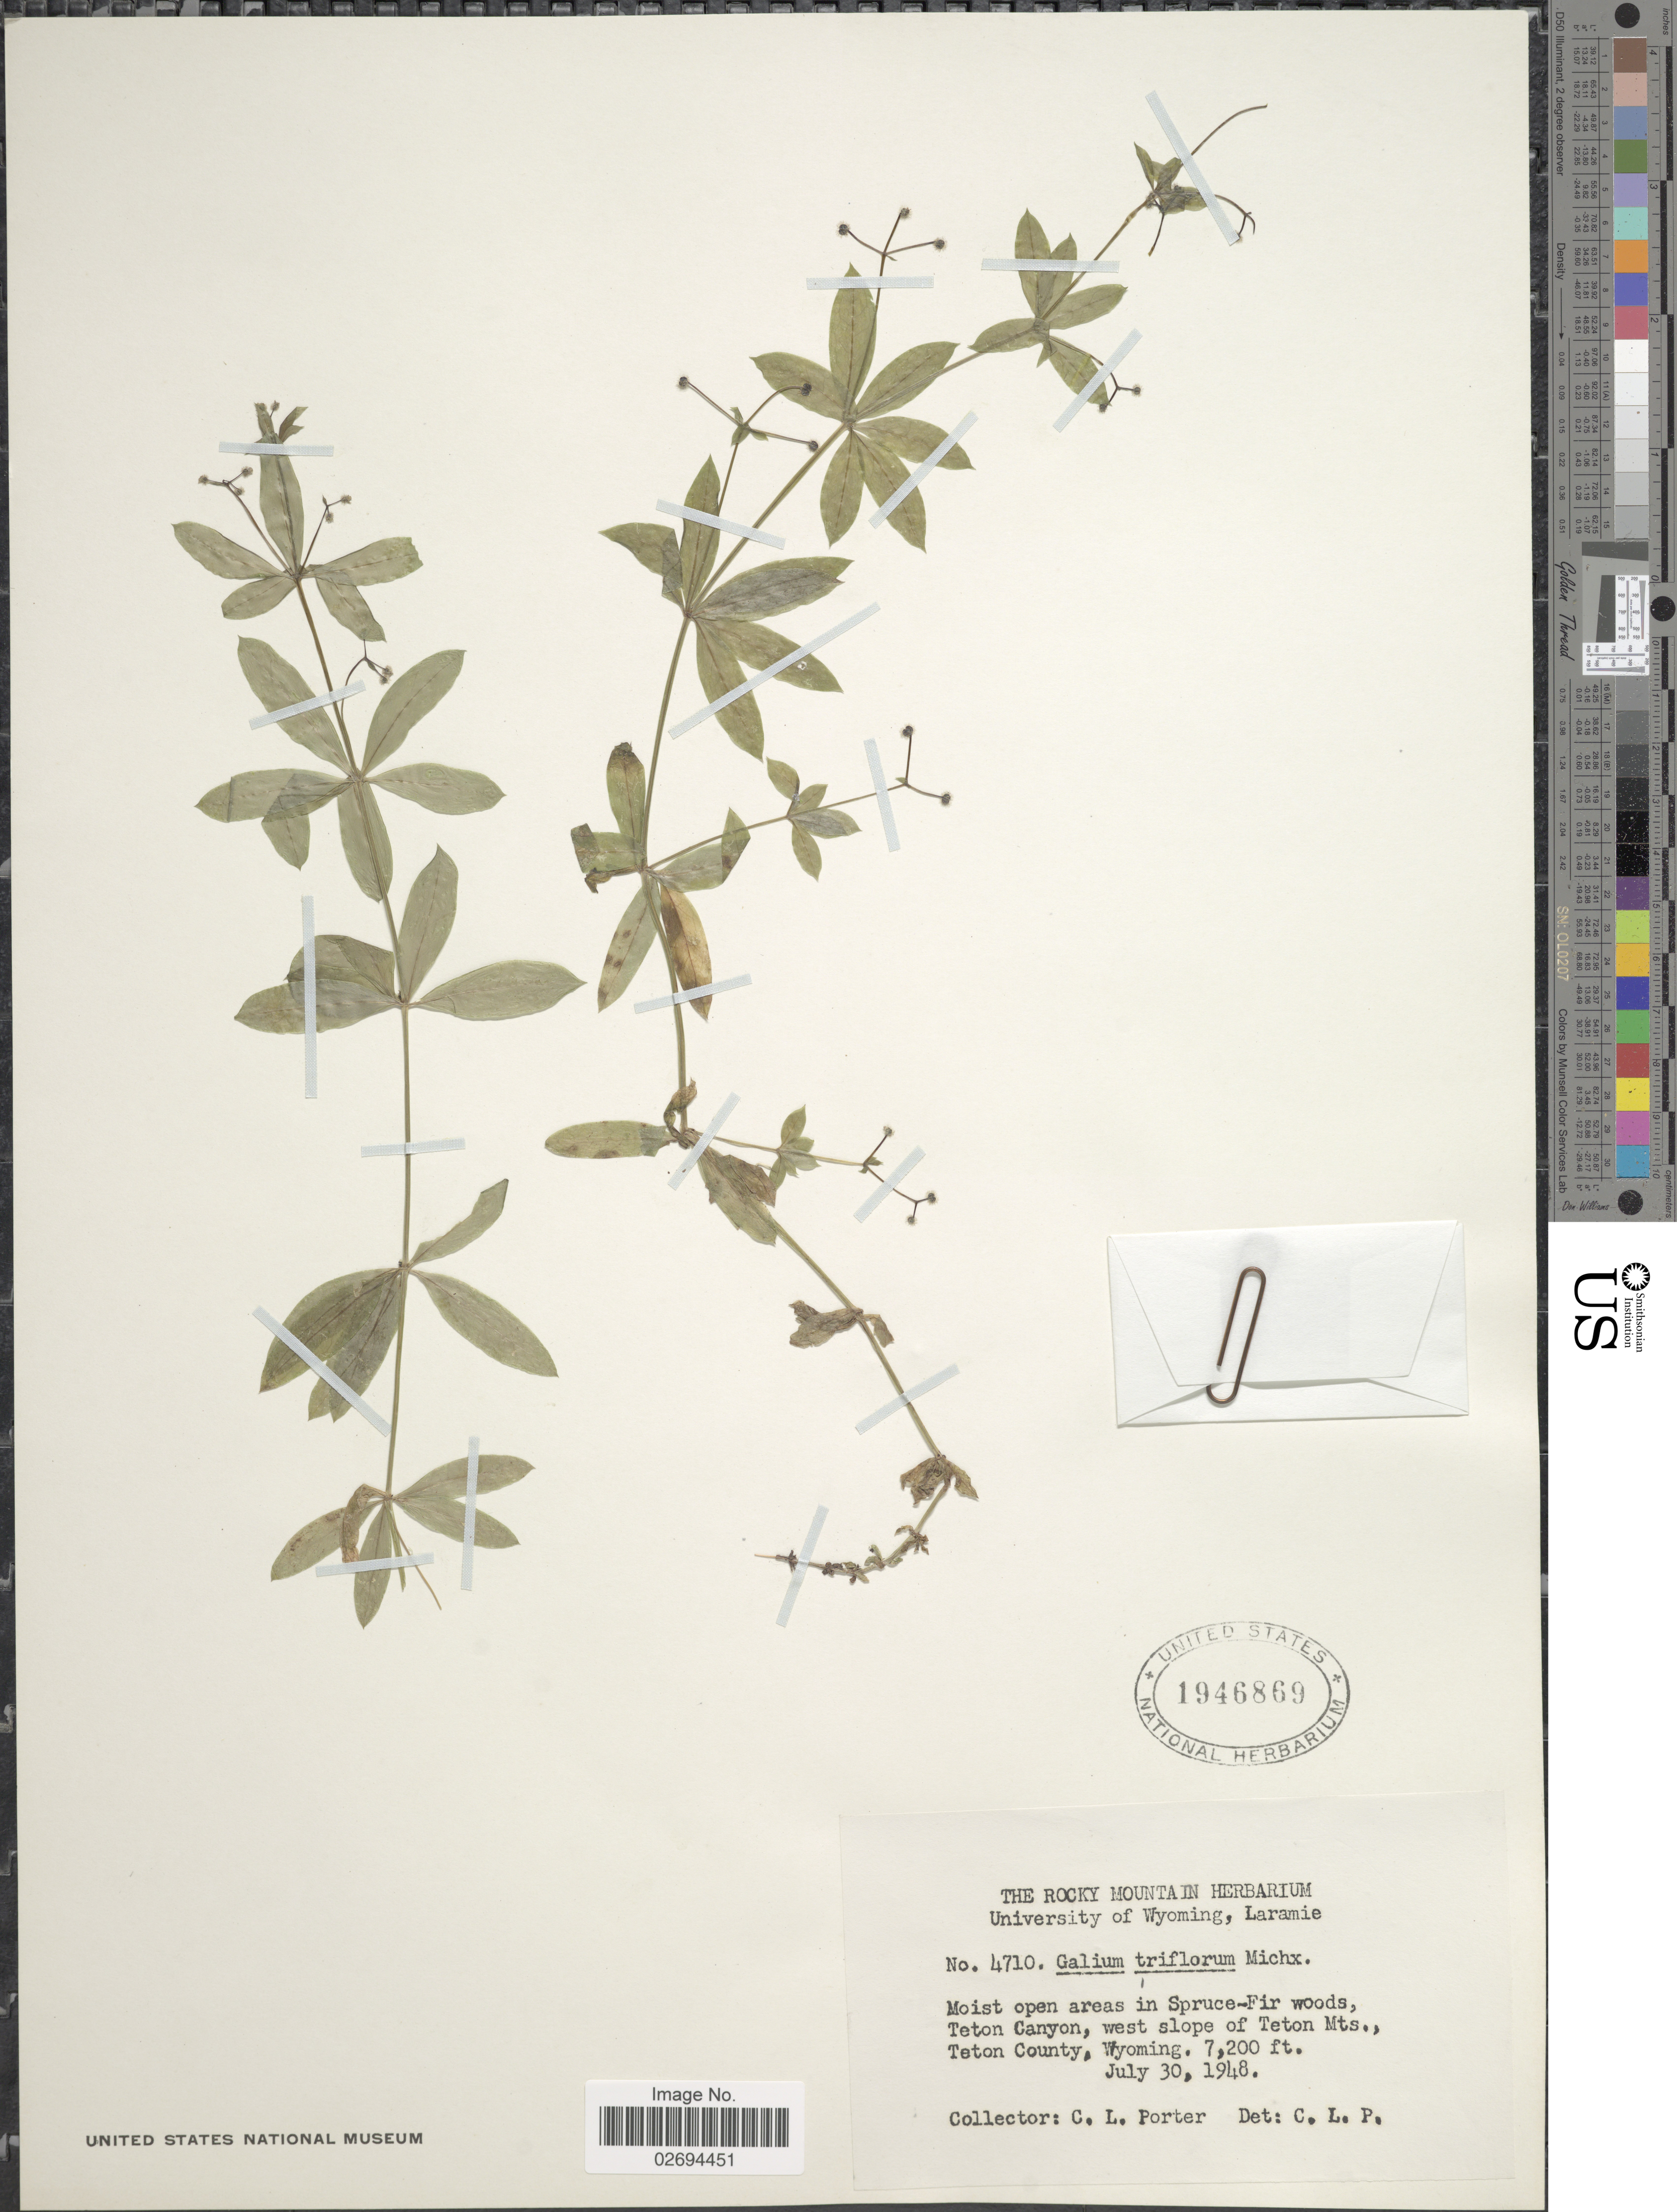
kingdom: Plantae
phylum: Tracheophyta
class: Magnoliopsida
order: Gentianales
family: Rubiaceae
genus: Galium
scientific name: Galium triflorum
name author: Michx.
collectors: C. L. Porter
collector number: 4710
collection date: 1948-07-30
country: United States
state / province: Wyoming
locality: Teton Canyon, west slope of Teton Mts., Teton County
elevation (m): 2195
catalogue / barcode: US 1946869